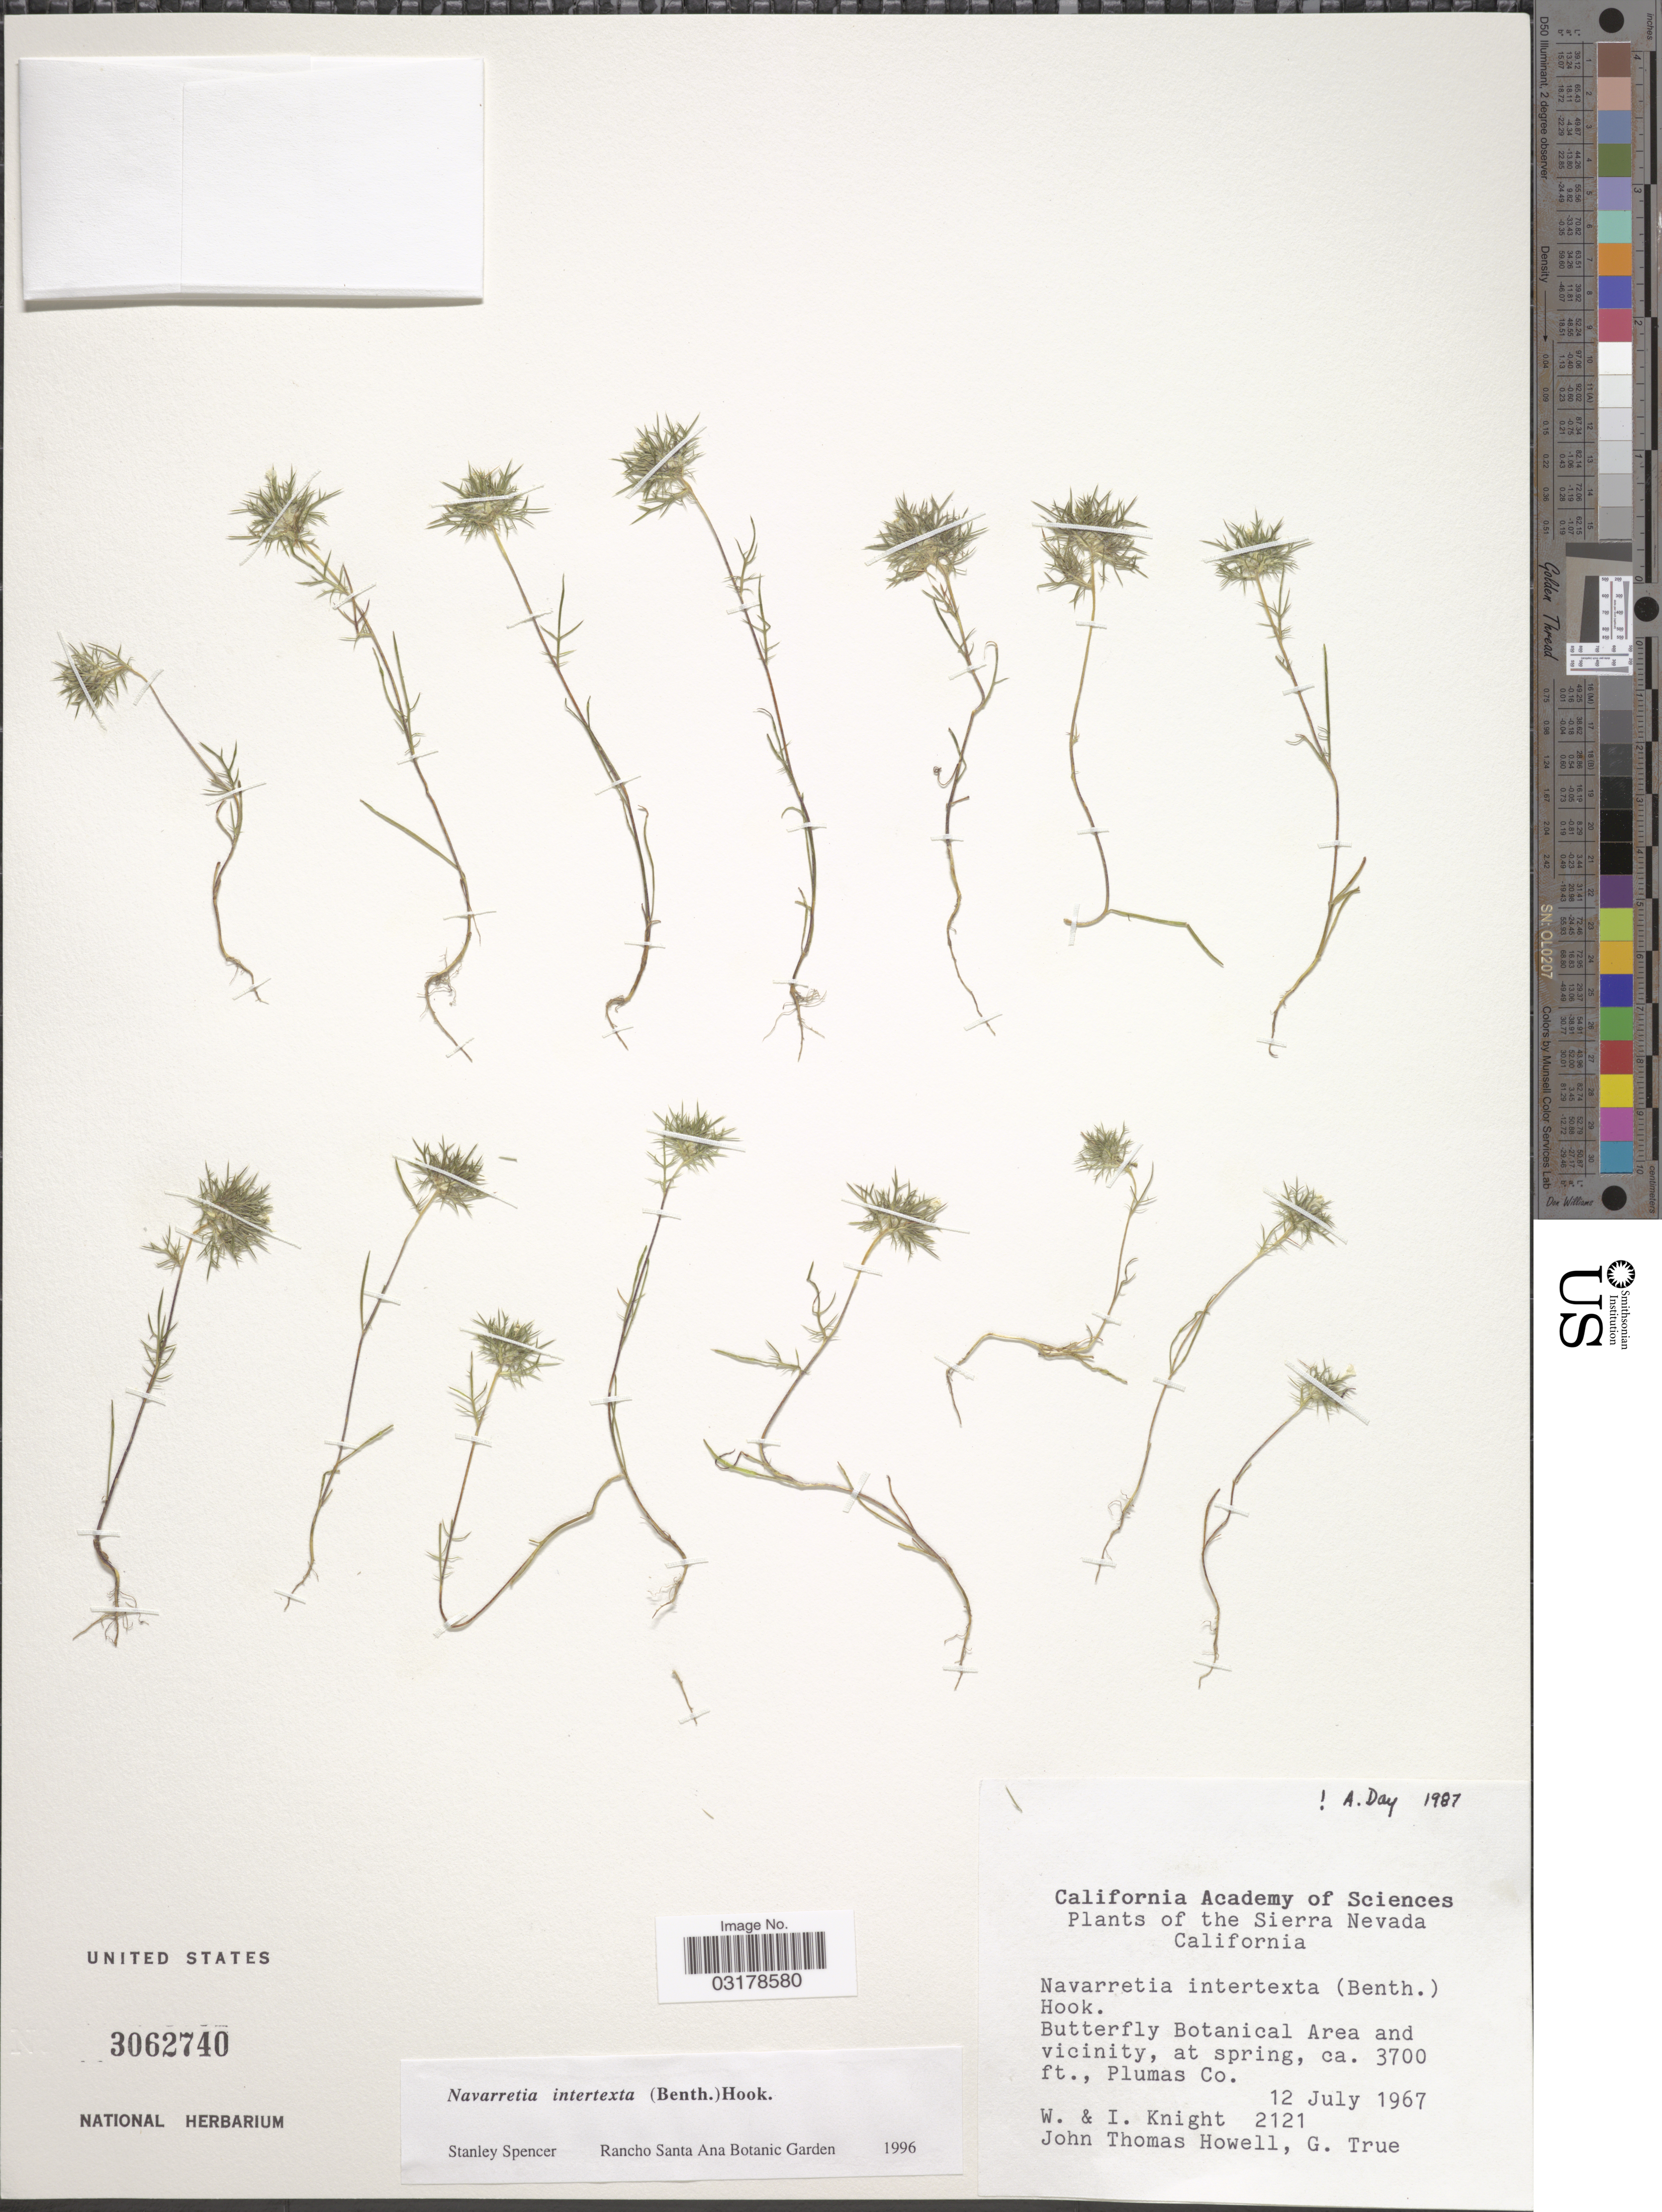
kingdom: Plantae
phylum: Tracheophyta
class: Magnoliopsida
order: Ericales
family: Polemoniaceae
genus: Navarretia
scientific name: Navarretia intertexta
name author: (Benth.) Hook.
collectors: W. Knight, I. Knight, J. T. Howell & G. H. True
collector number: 2121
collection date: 1967-07-12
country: United States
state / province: California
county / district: Plumas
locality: The Sierra Nevada. Butterfly Botanical Area and vicinity, at spring. Plumas Co.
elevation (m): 1128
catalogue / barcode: US 3062740